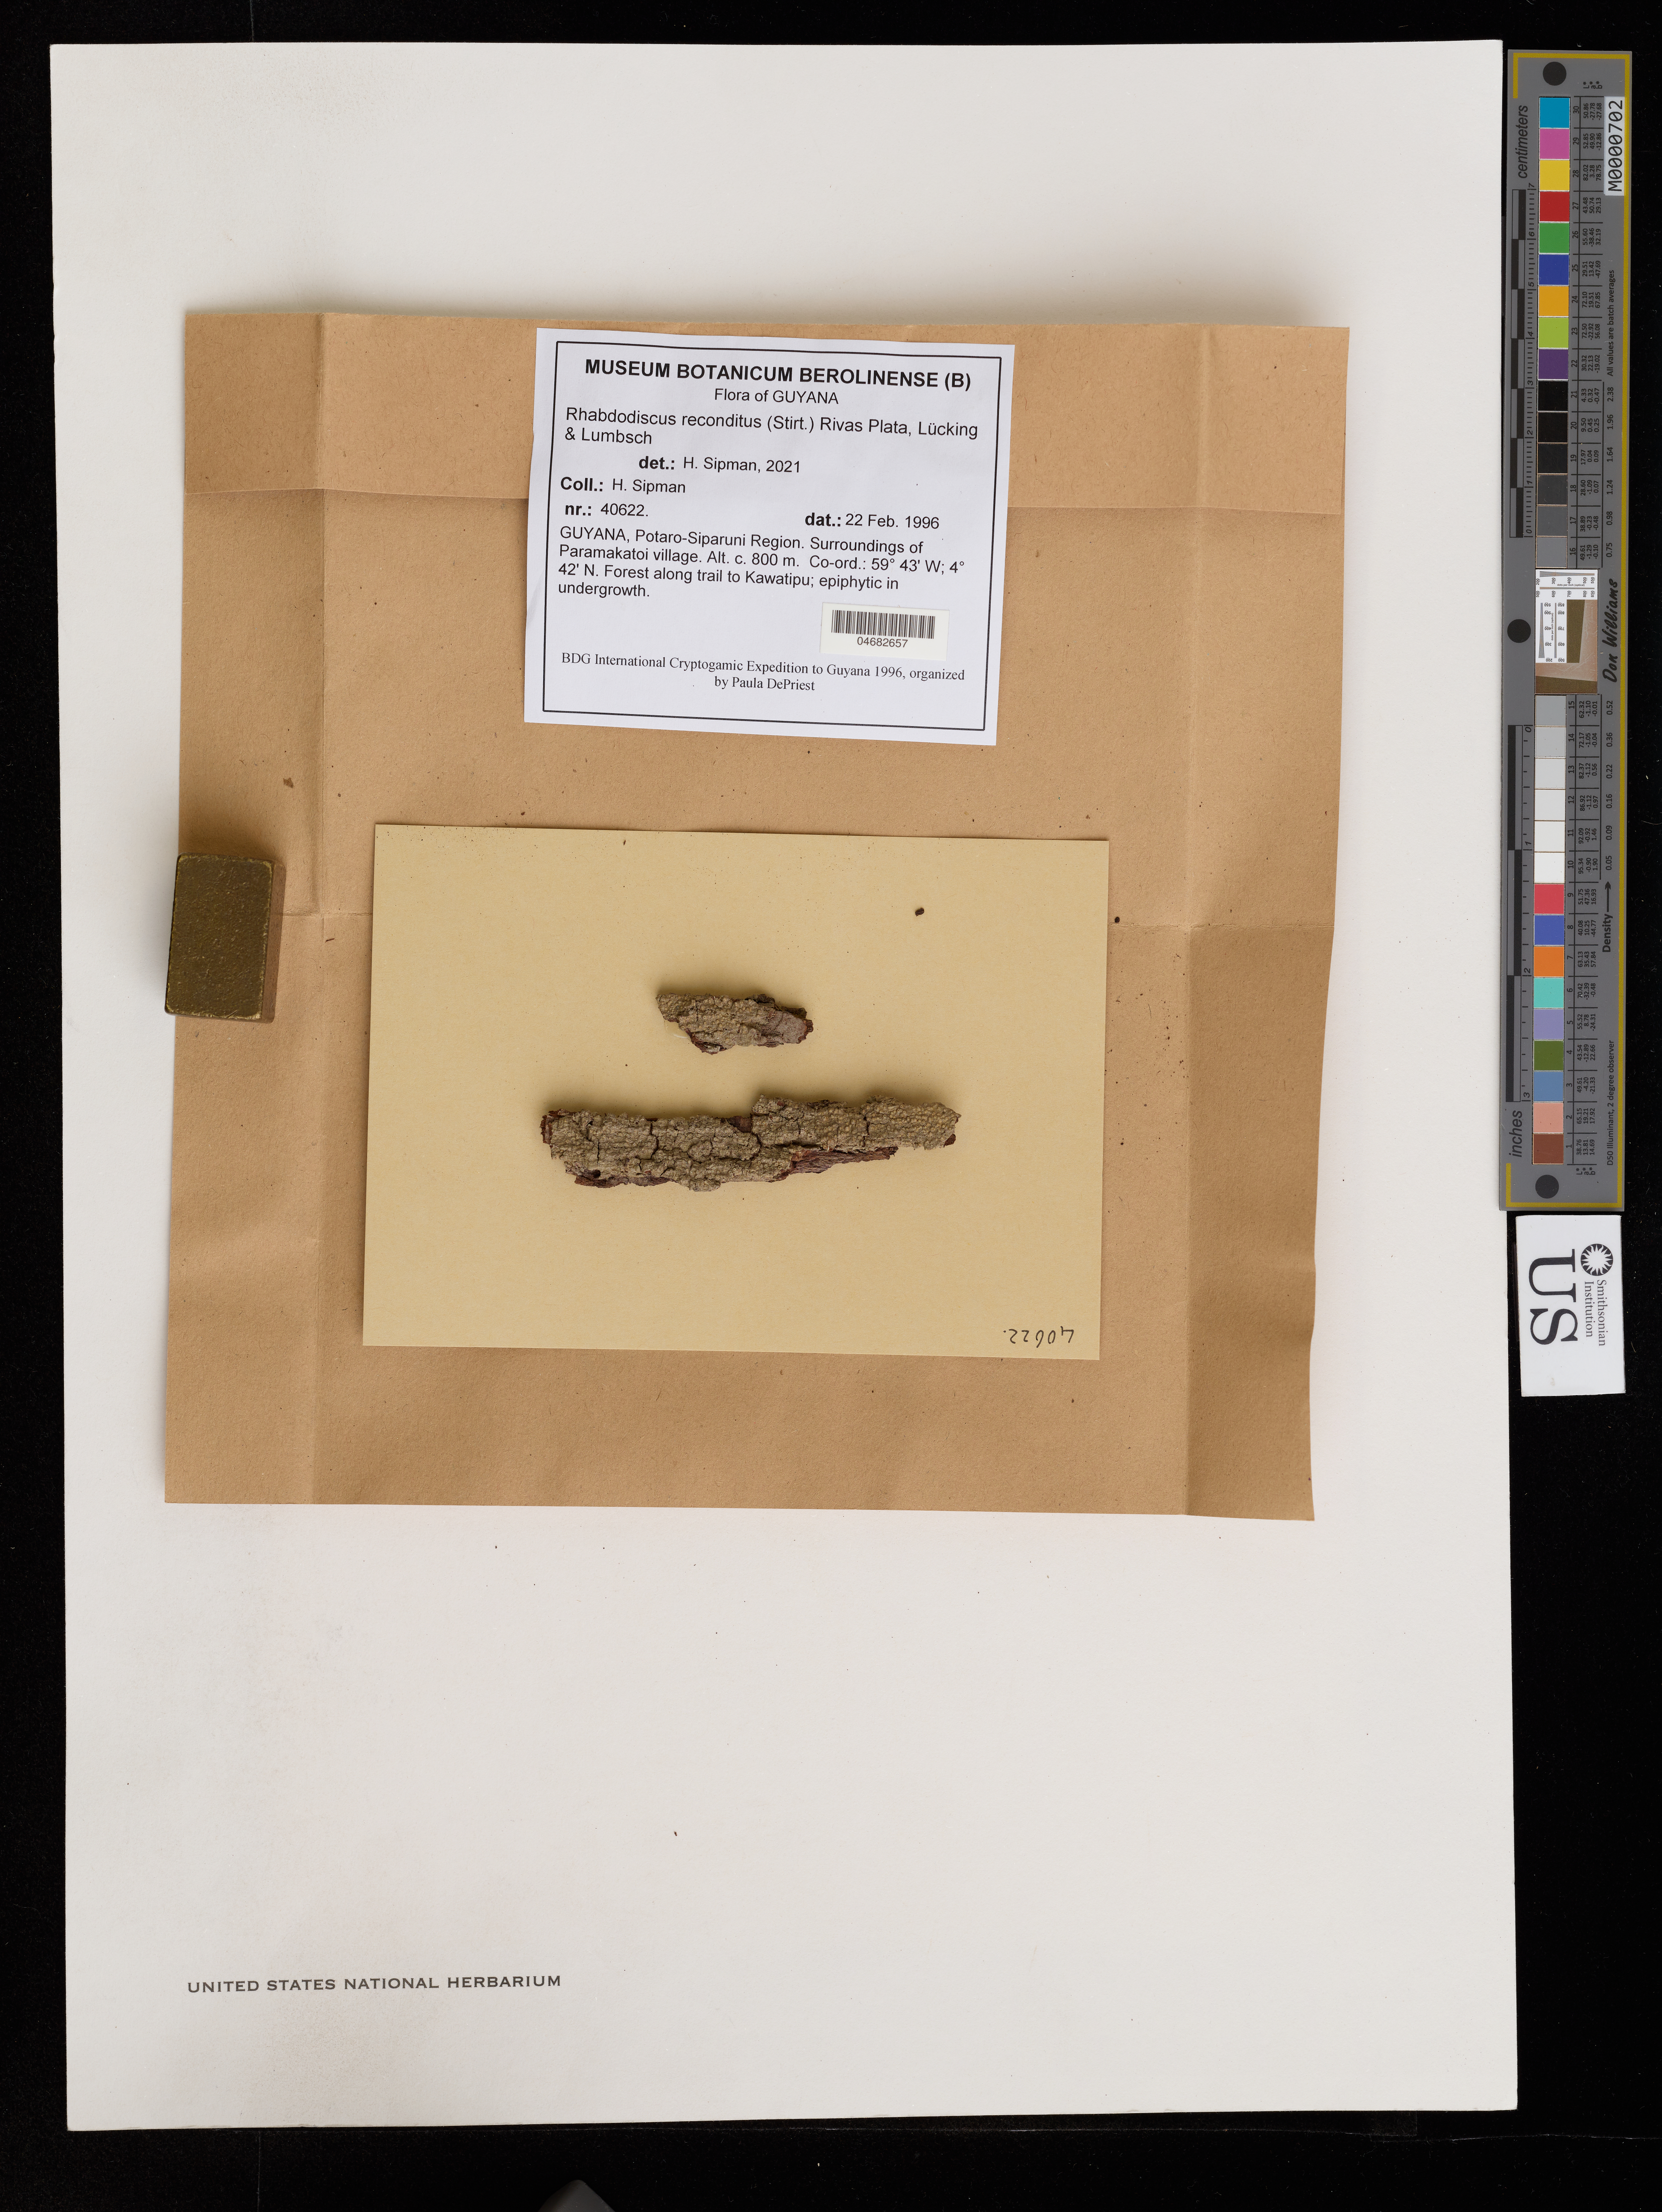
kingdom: Fungi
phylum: Ascomycota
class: Lecanoromycetes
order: Ostropales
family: Graphidaceae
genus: Rhabdodiscus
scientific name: Rhabdodiscus reconditus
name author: (Stirt.) Rivas Plata et al.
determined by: Sipman, H.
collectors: H. Sipman et al.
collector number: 40622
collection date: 1996-02-22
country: Guyana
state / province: Potaro-Siparuni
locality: Potaro-Siparuni Region. Surroundings of Paramakatoi village. Trail to Kawatipu.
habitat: Forest along trail to Kawatipu.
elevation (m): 800